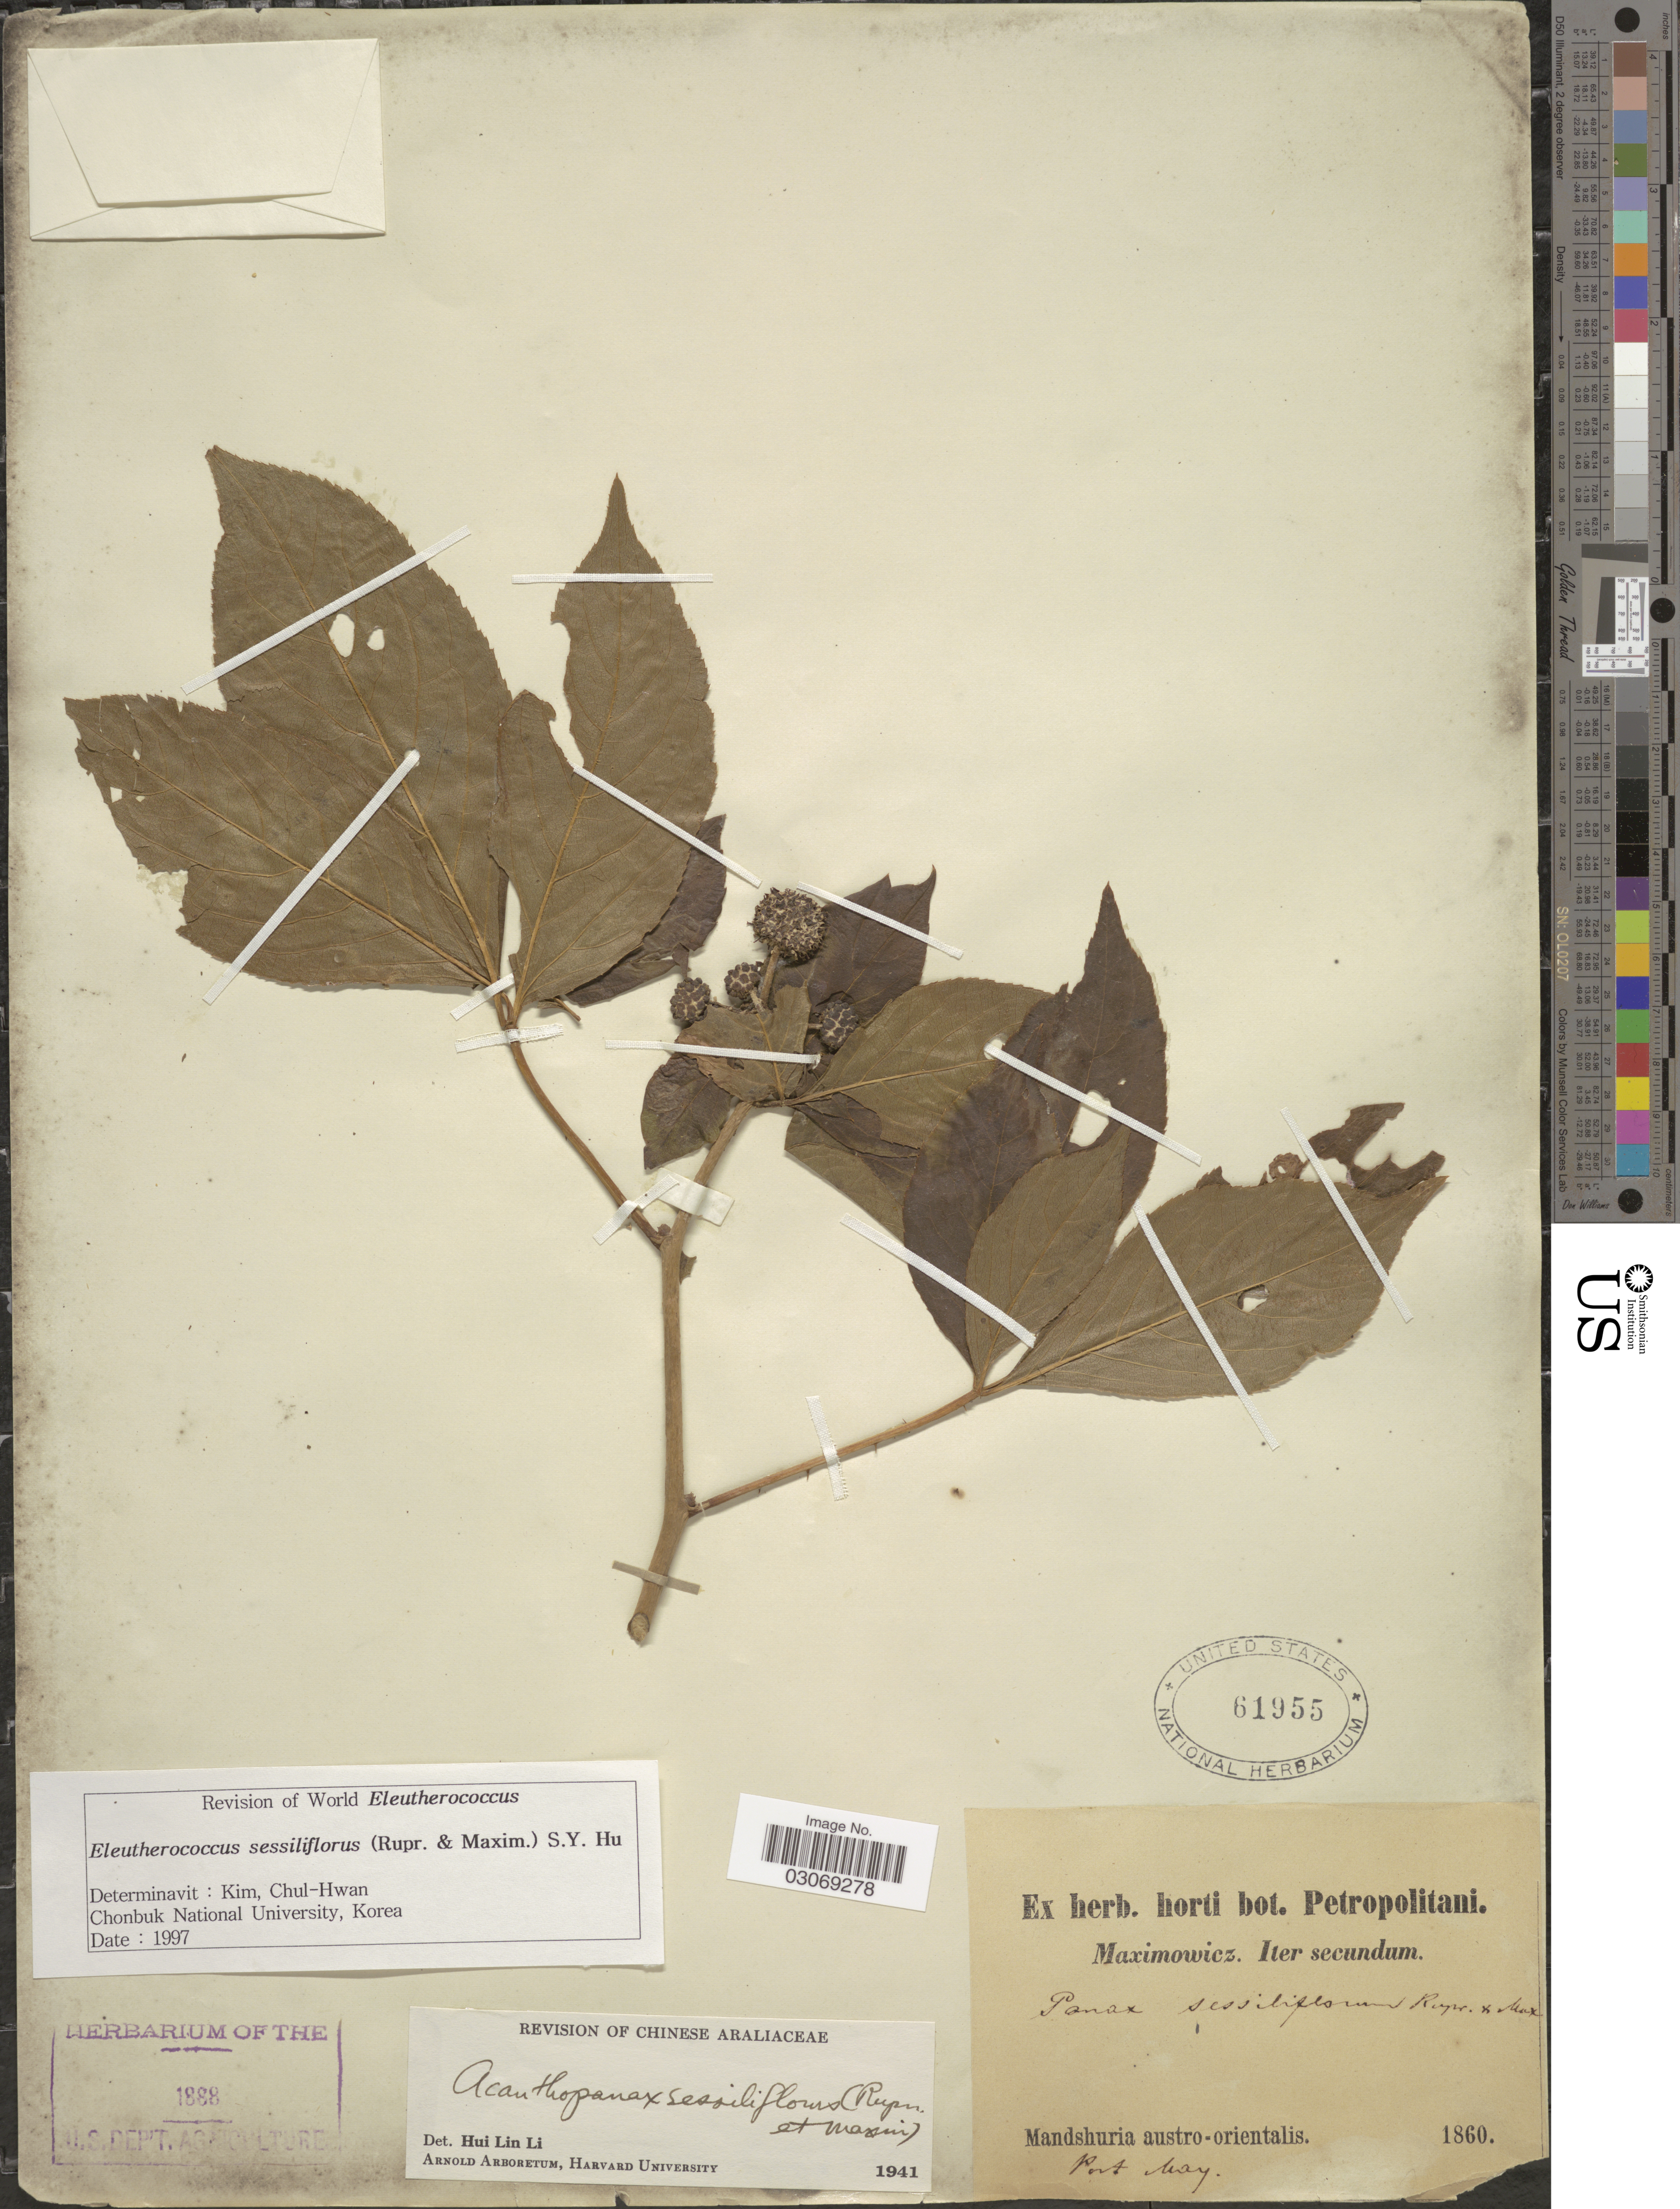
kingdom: Plantae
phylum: Tracheophyta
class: Magnoliopsida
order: Apiales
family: Araliaceae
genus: Eleutherococcus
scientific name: Eleutherococcus sessiliflorus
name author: (Rupr. & Maxim.) S.Y. Hu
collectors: Maximowicz, --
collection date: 1860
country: Russian Federation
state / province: Primorsky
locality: Mandschuria austro-orientalis. Port May.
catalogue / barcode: US 61955